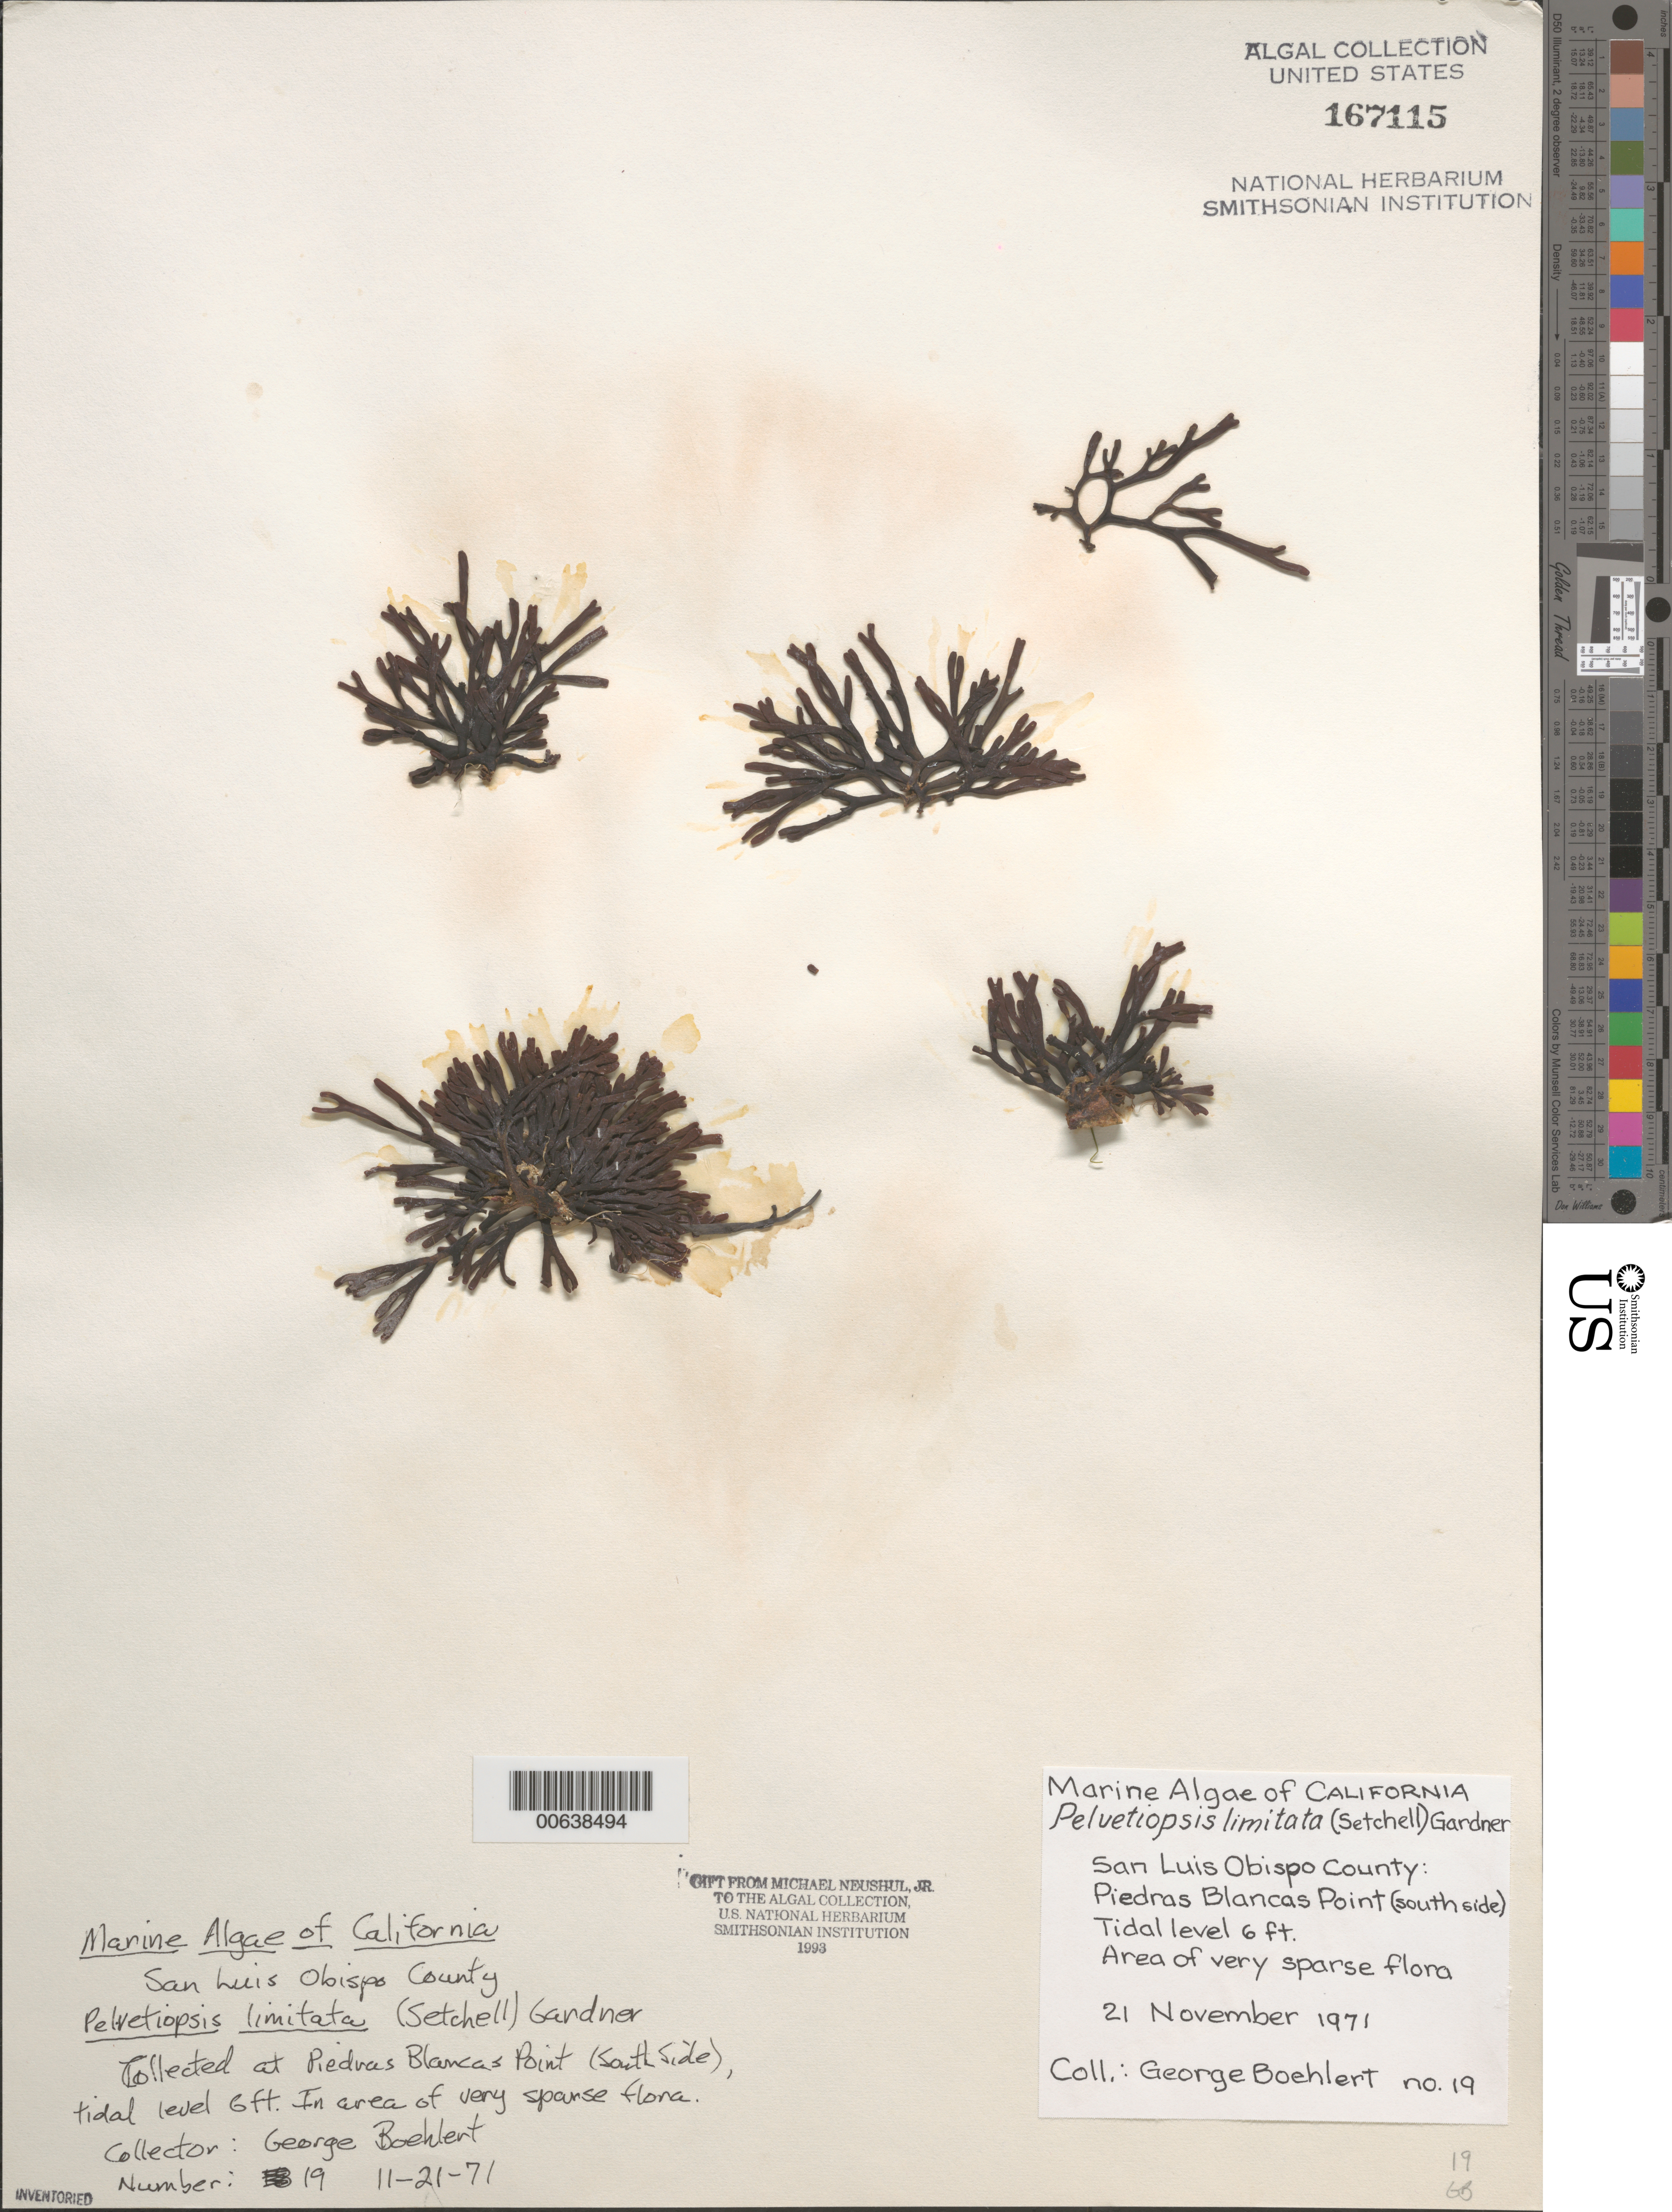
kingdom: Chromista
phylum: Ochrophyta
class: Phaeophyceae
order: Fucales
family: Fucaceae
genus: Pelvetiopsis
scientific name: Pelvetiopsis limitata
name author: N.L. Gardner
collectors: G. Boehlert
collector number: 19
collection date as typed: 21 Nov 1971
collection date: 1971-11-21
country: United States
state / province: California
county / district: San Luis Obispo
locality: Piedras Blancas Point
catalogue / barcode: US 167115